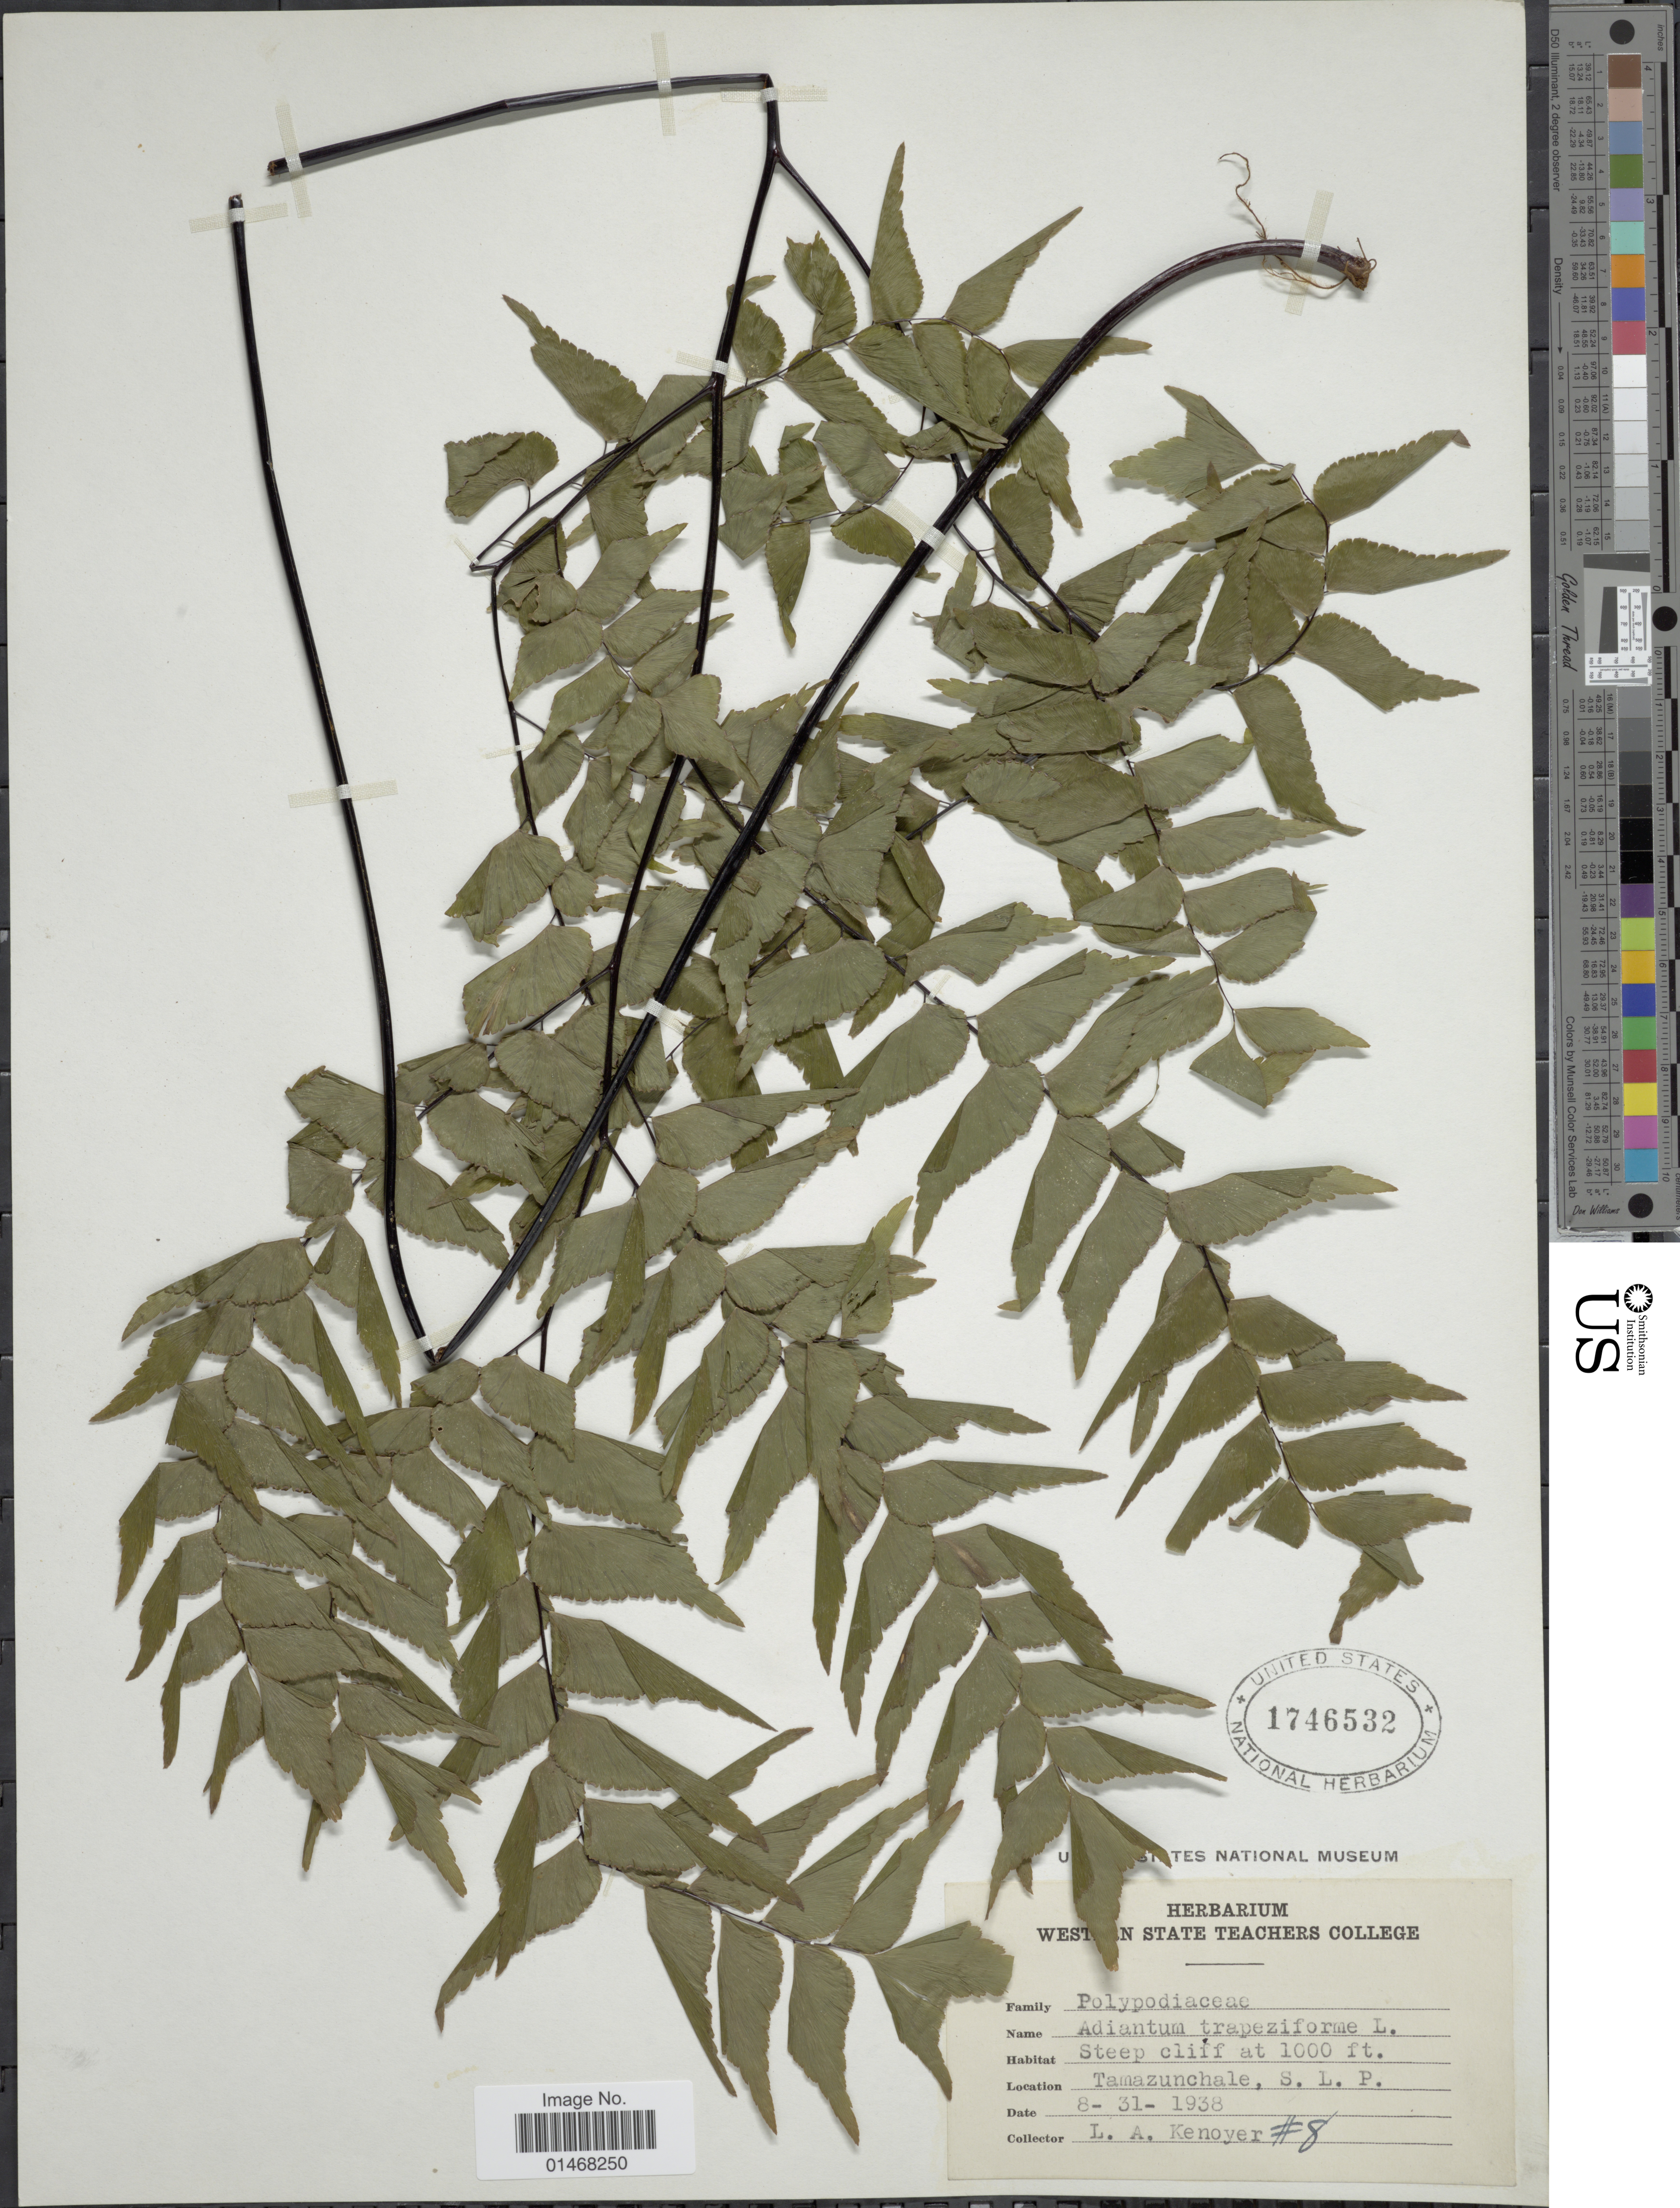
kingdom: Plantae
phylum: Tracheophyta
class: Polypodiopsida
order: Polypodiales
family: Pteridaceae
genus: Adiantum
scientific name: Adiantum trapeziforme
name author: L.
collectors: L. A. Kenoyer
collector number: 8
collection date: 1938-08-31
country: Mexico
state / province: San Luis Potosí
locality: Tamazunchale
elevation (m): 305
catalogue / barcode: US 1746532